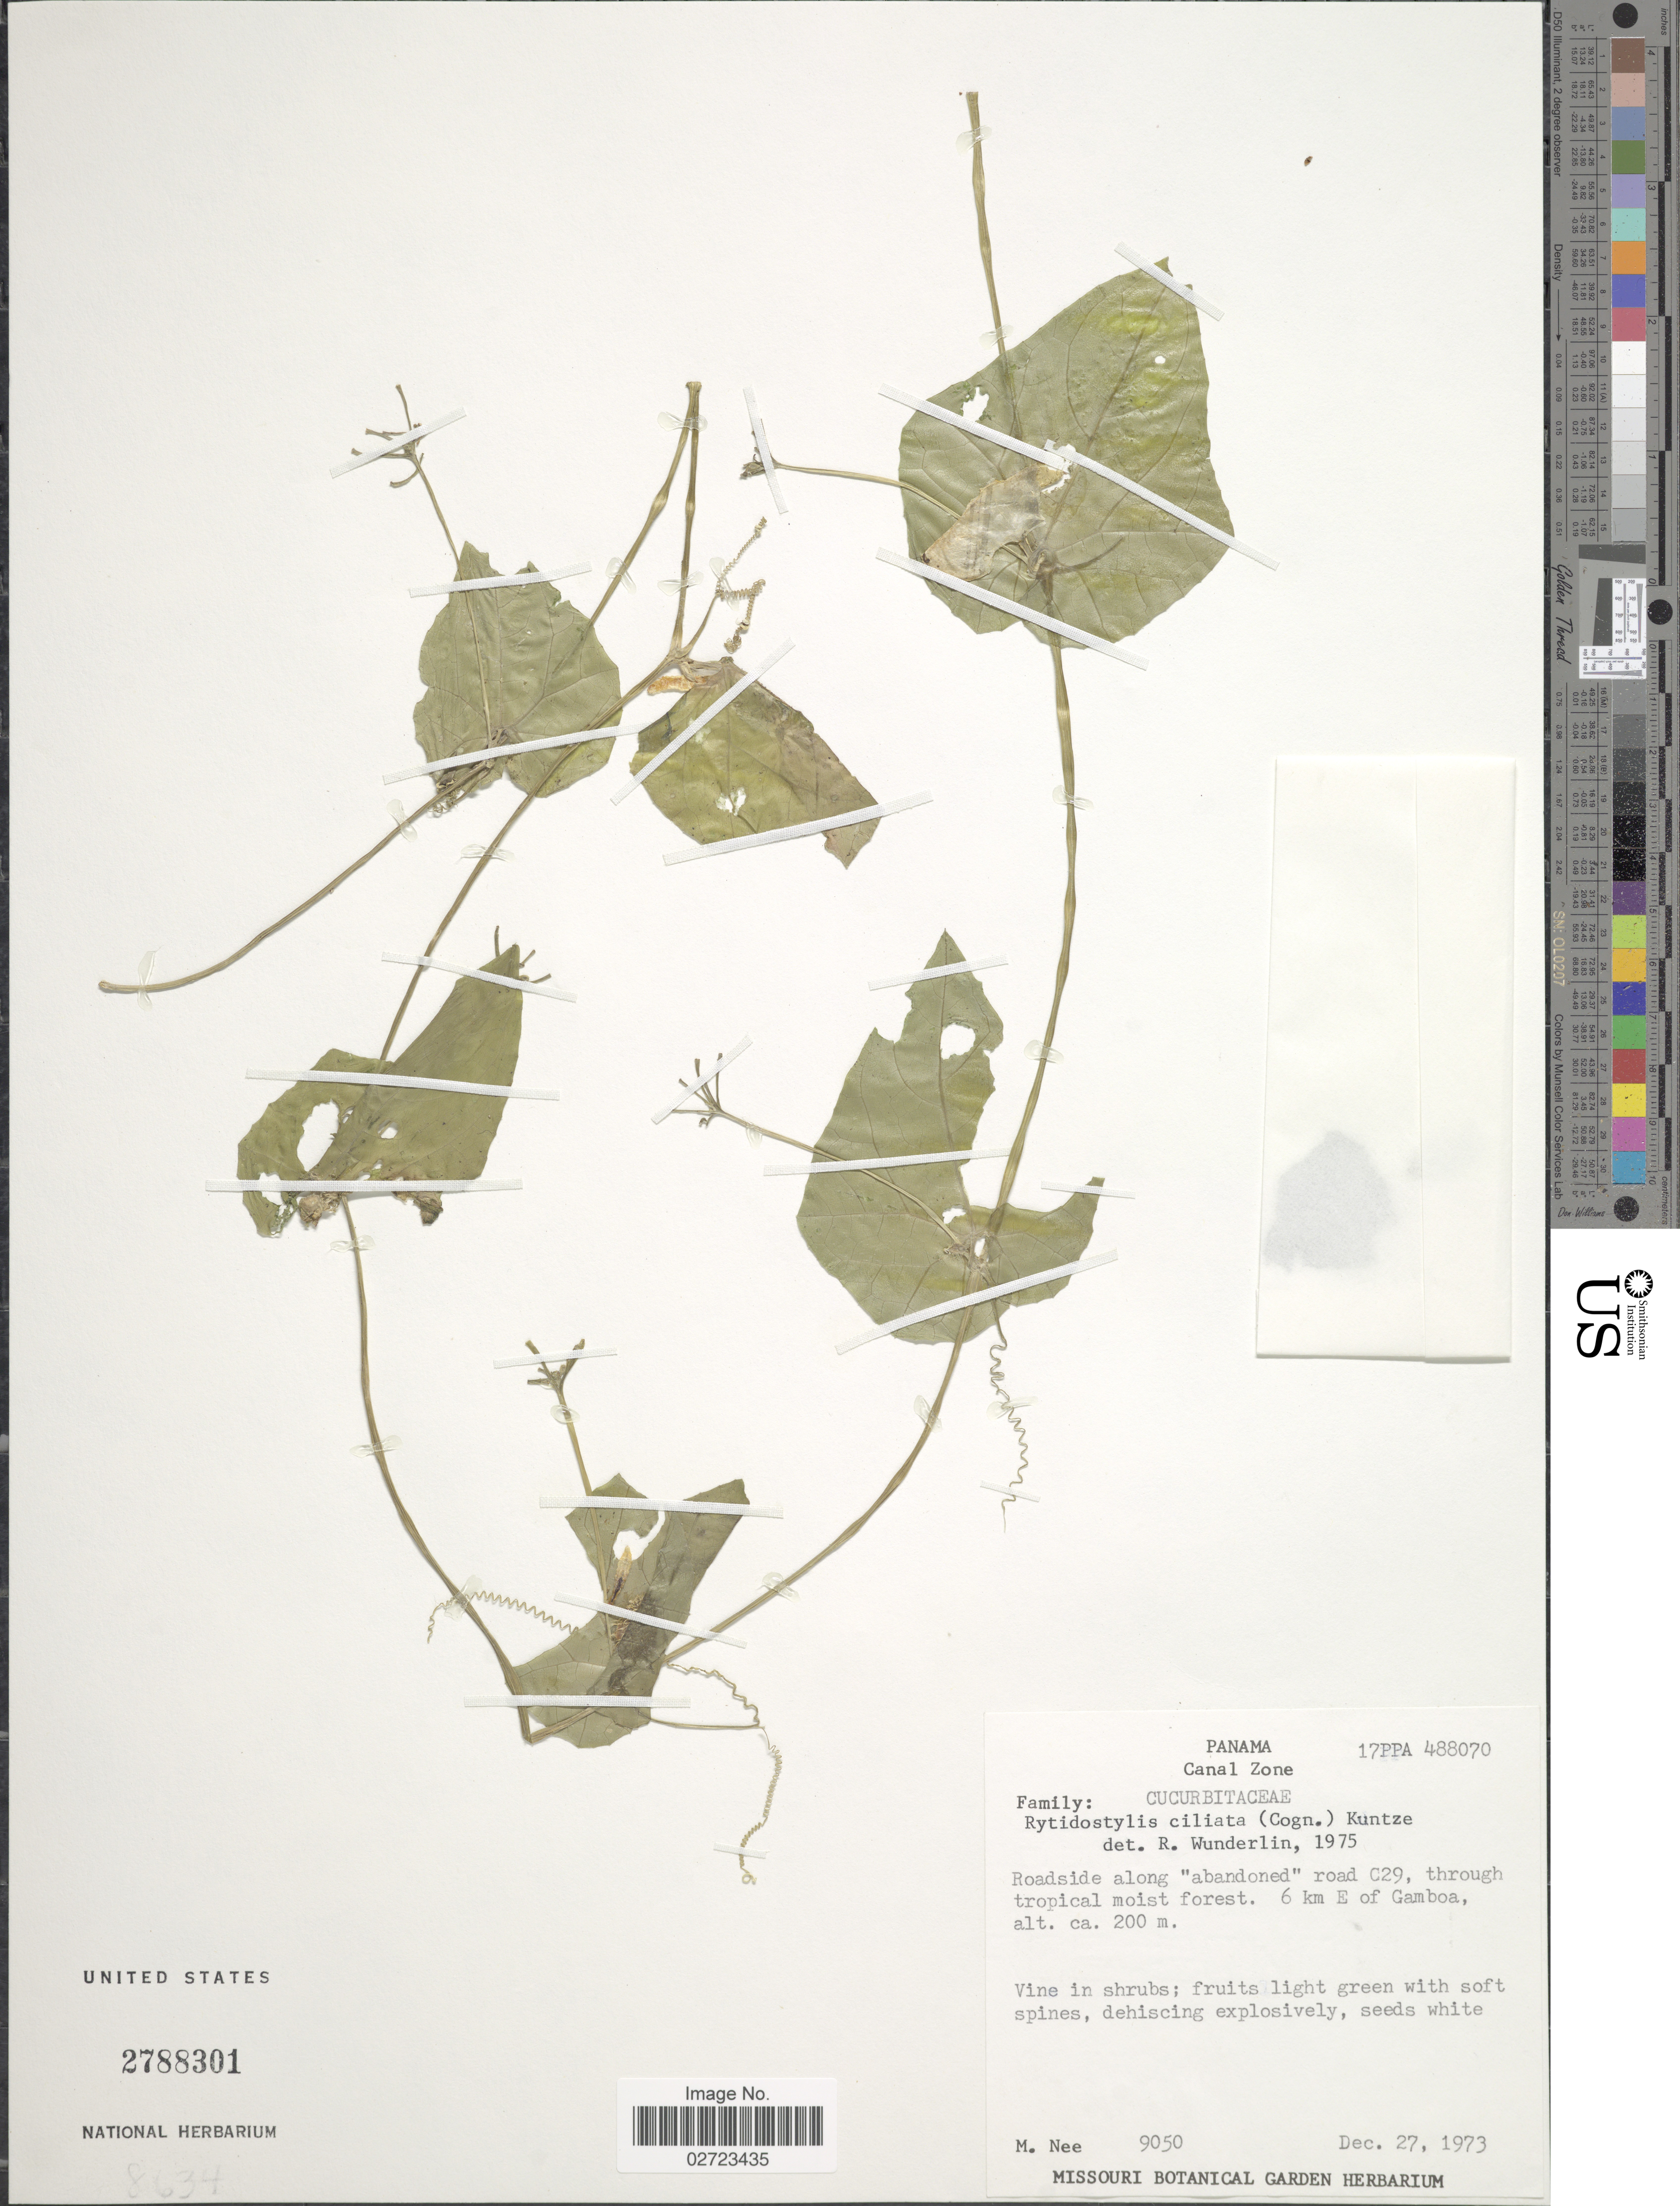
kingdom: Plantae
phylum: Tracheophyta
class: Magnoliopsida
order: Cucurbitales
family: Cucurbitaceae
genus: Cyclanthera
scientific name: Cyclanthera carthagenensis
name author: (Jacq.) H. Schaef. & S.S. Renner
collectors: M. Nee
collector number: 9050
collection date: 1973-12-27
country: Panama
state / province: Colón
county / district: Canal Zone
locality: Canal Zone, Roadside along "abandoned"road C29, through tropical moist forest, 6 km E of Gamboa.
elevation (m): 200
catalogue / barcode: US 2788301